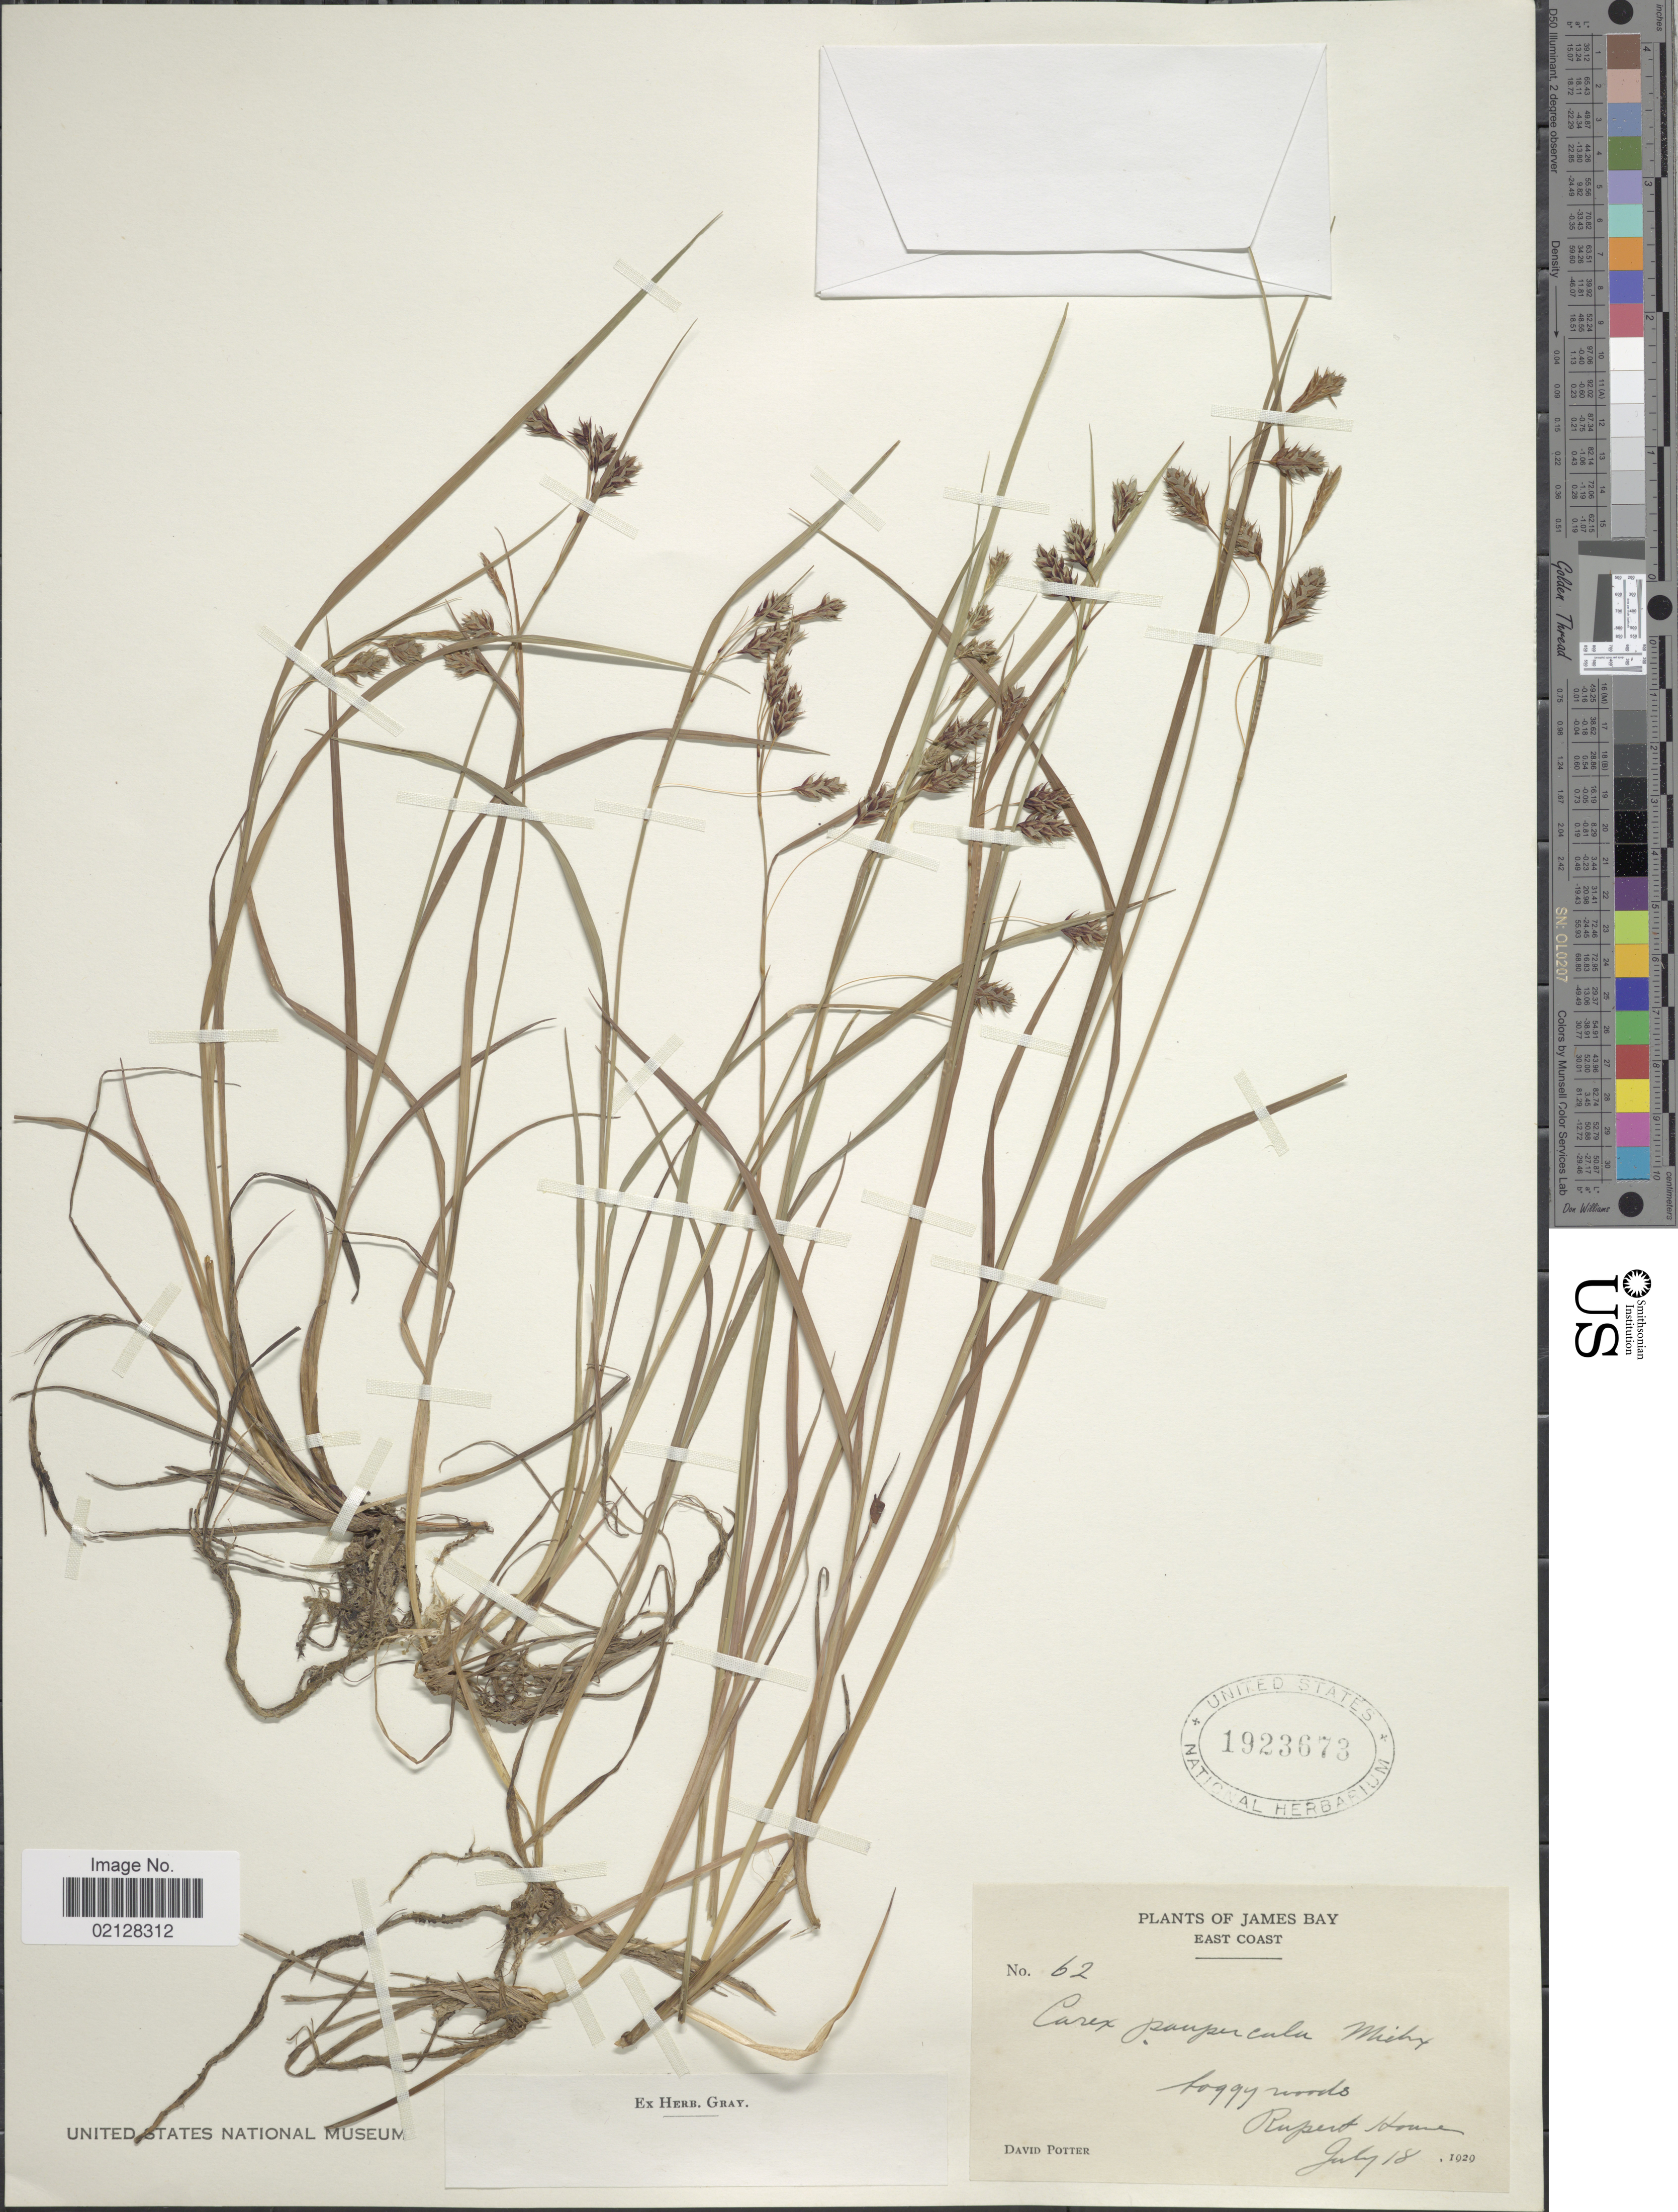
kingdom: Plantae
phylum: Tracheophyta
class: Liliopsida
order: Poales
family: Cyperaceae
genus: Carex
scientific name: Carex magellanica subsp. irrigua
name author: (Wahlenb.) Hiitonen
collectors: D. Potter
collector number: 62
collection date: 1929-07-18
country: Canada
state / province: Quebec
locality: James Bay, East Coast. Rupert House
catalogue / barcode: US 1923673